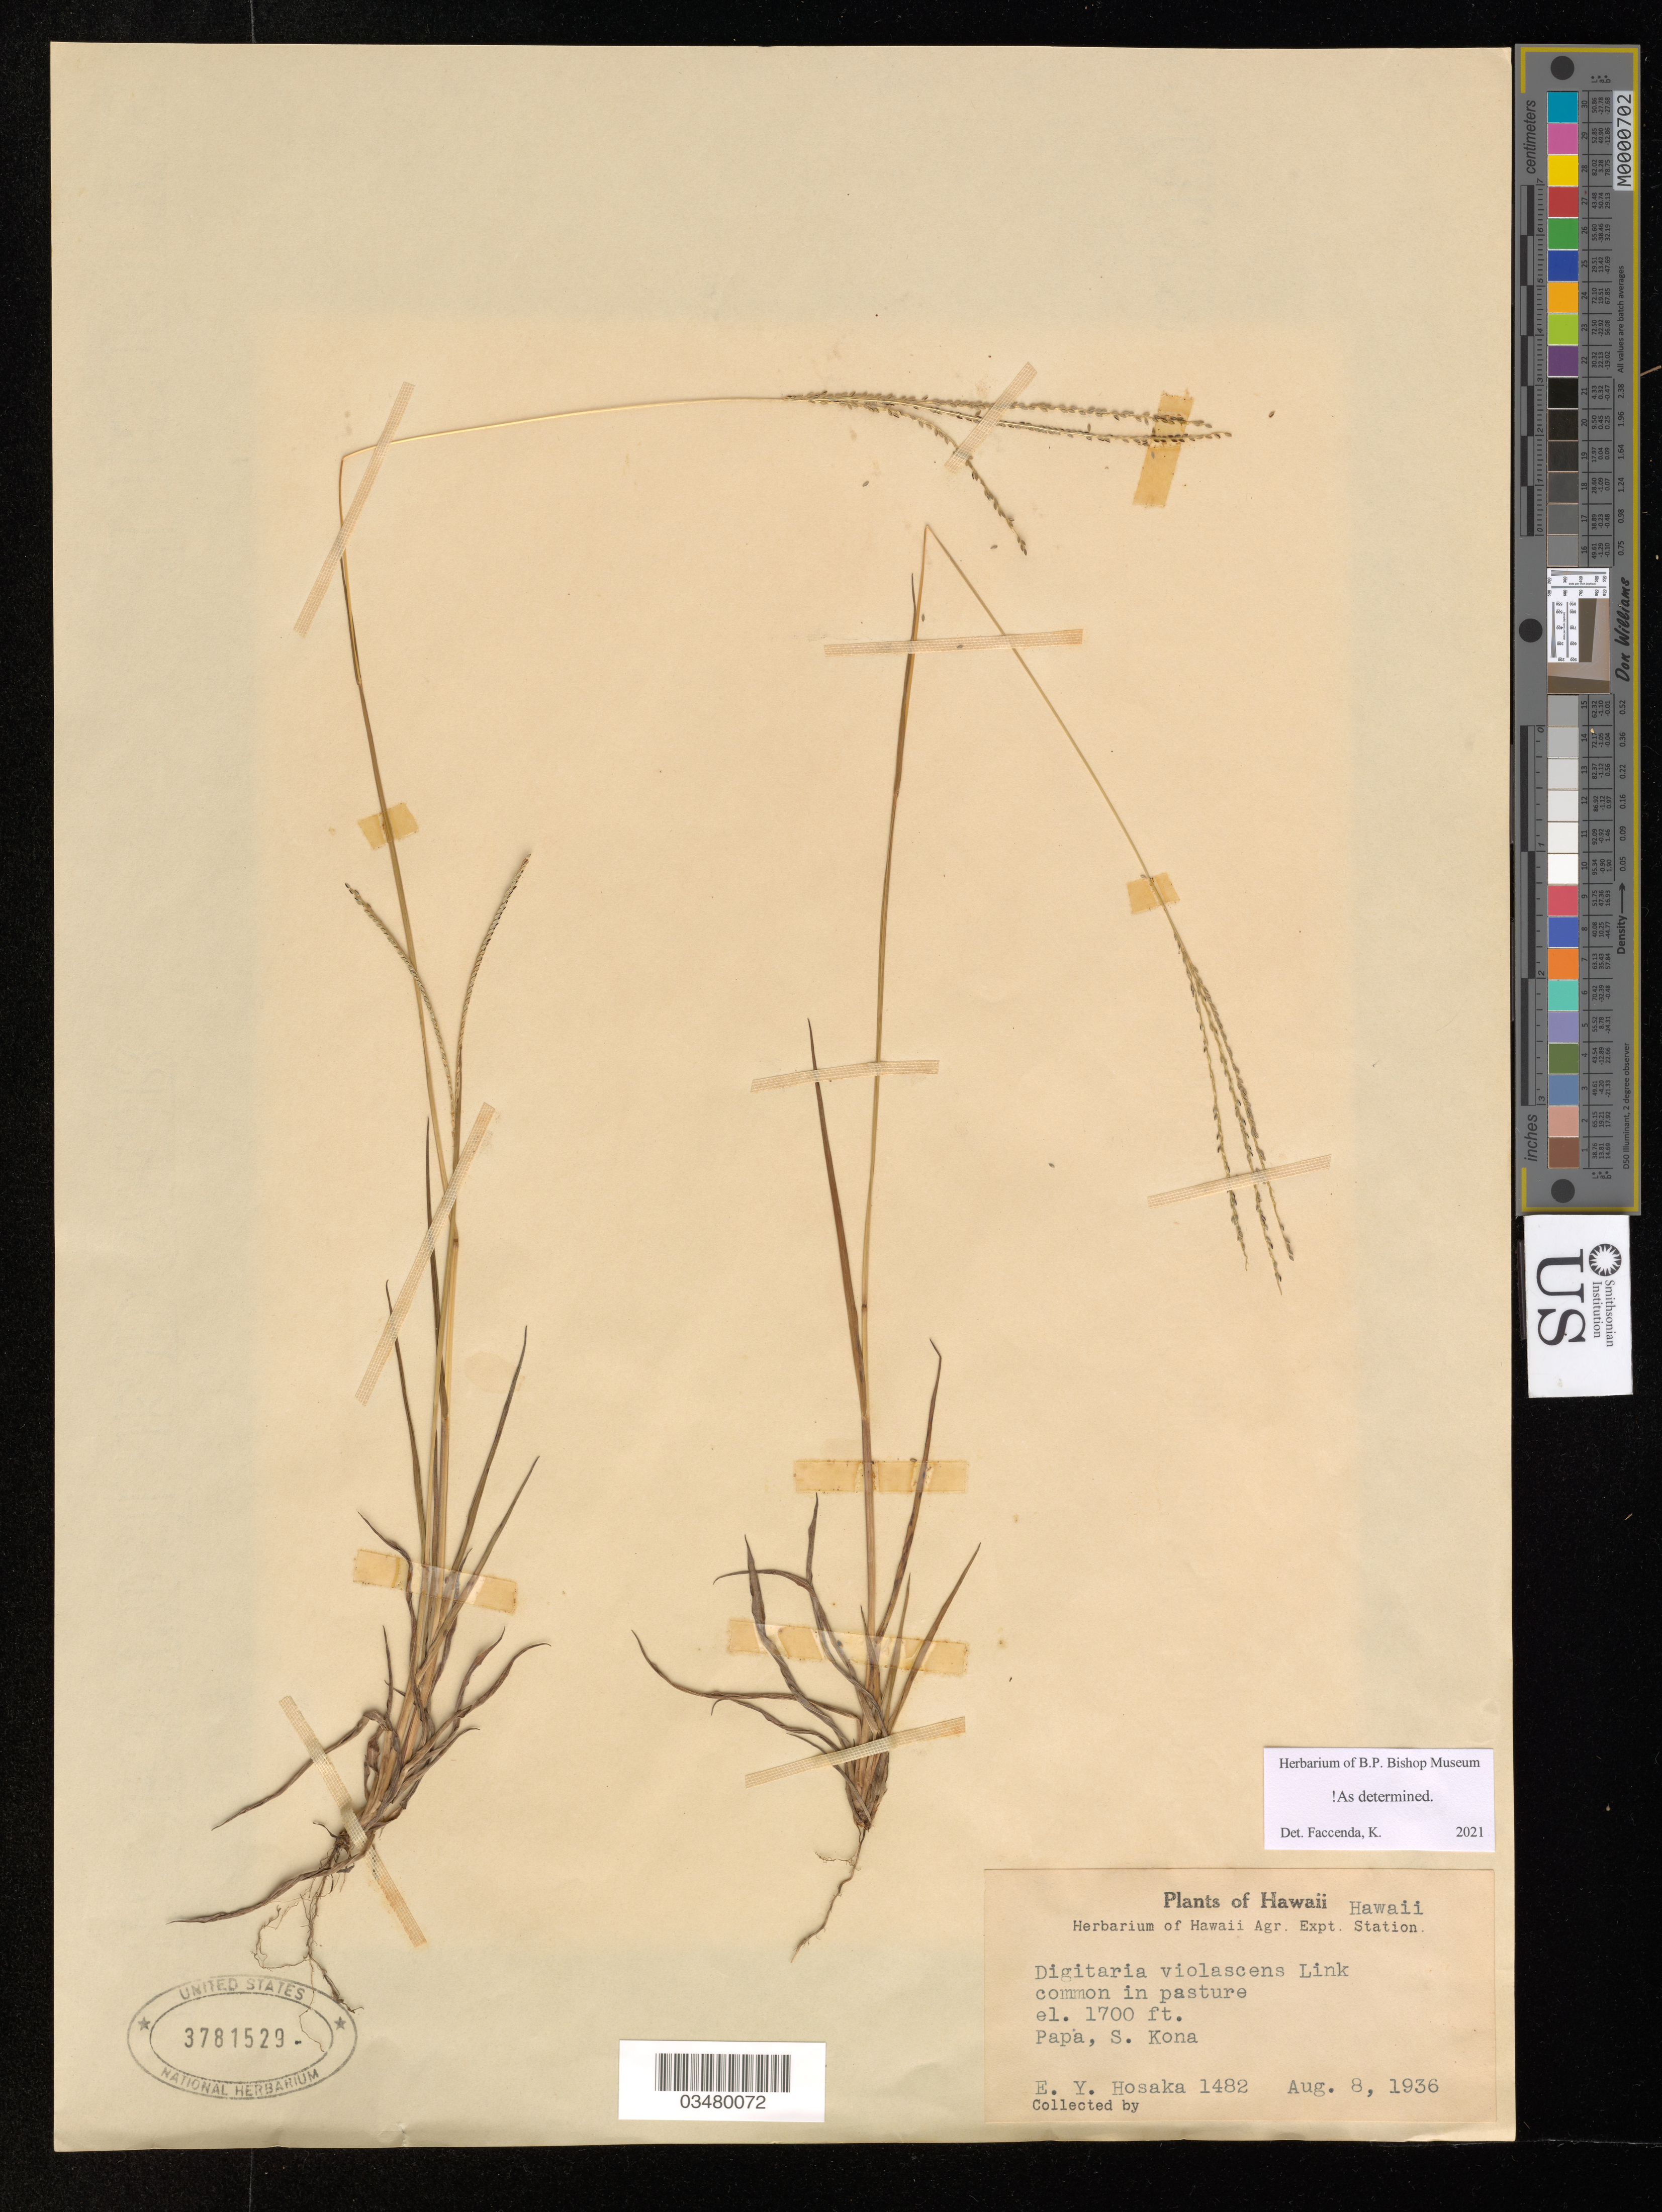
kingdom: Plantae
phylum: Tracheophyta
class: Liliopsida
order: Poales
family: Poaceae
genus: Digitaria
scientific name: Digitaria violescens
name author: Link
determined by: Faccenda, K.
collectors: E. Y. Hosaka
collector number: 1482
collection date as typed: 8 Aug 1936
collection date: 1936-08-08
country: United States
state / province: Hawaii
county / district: Hawaii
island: Hawaii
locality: Papa, S. Kona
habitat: Pasture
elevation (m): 518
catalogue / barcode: US 3781529